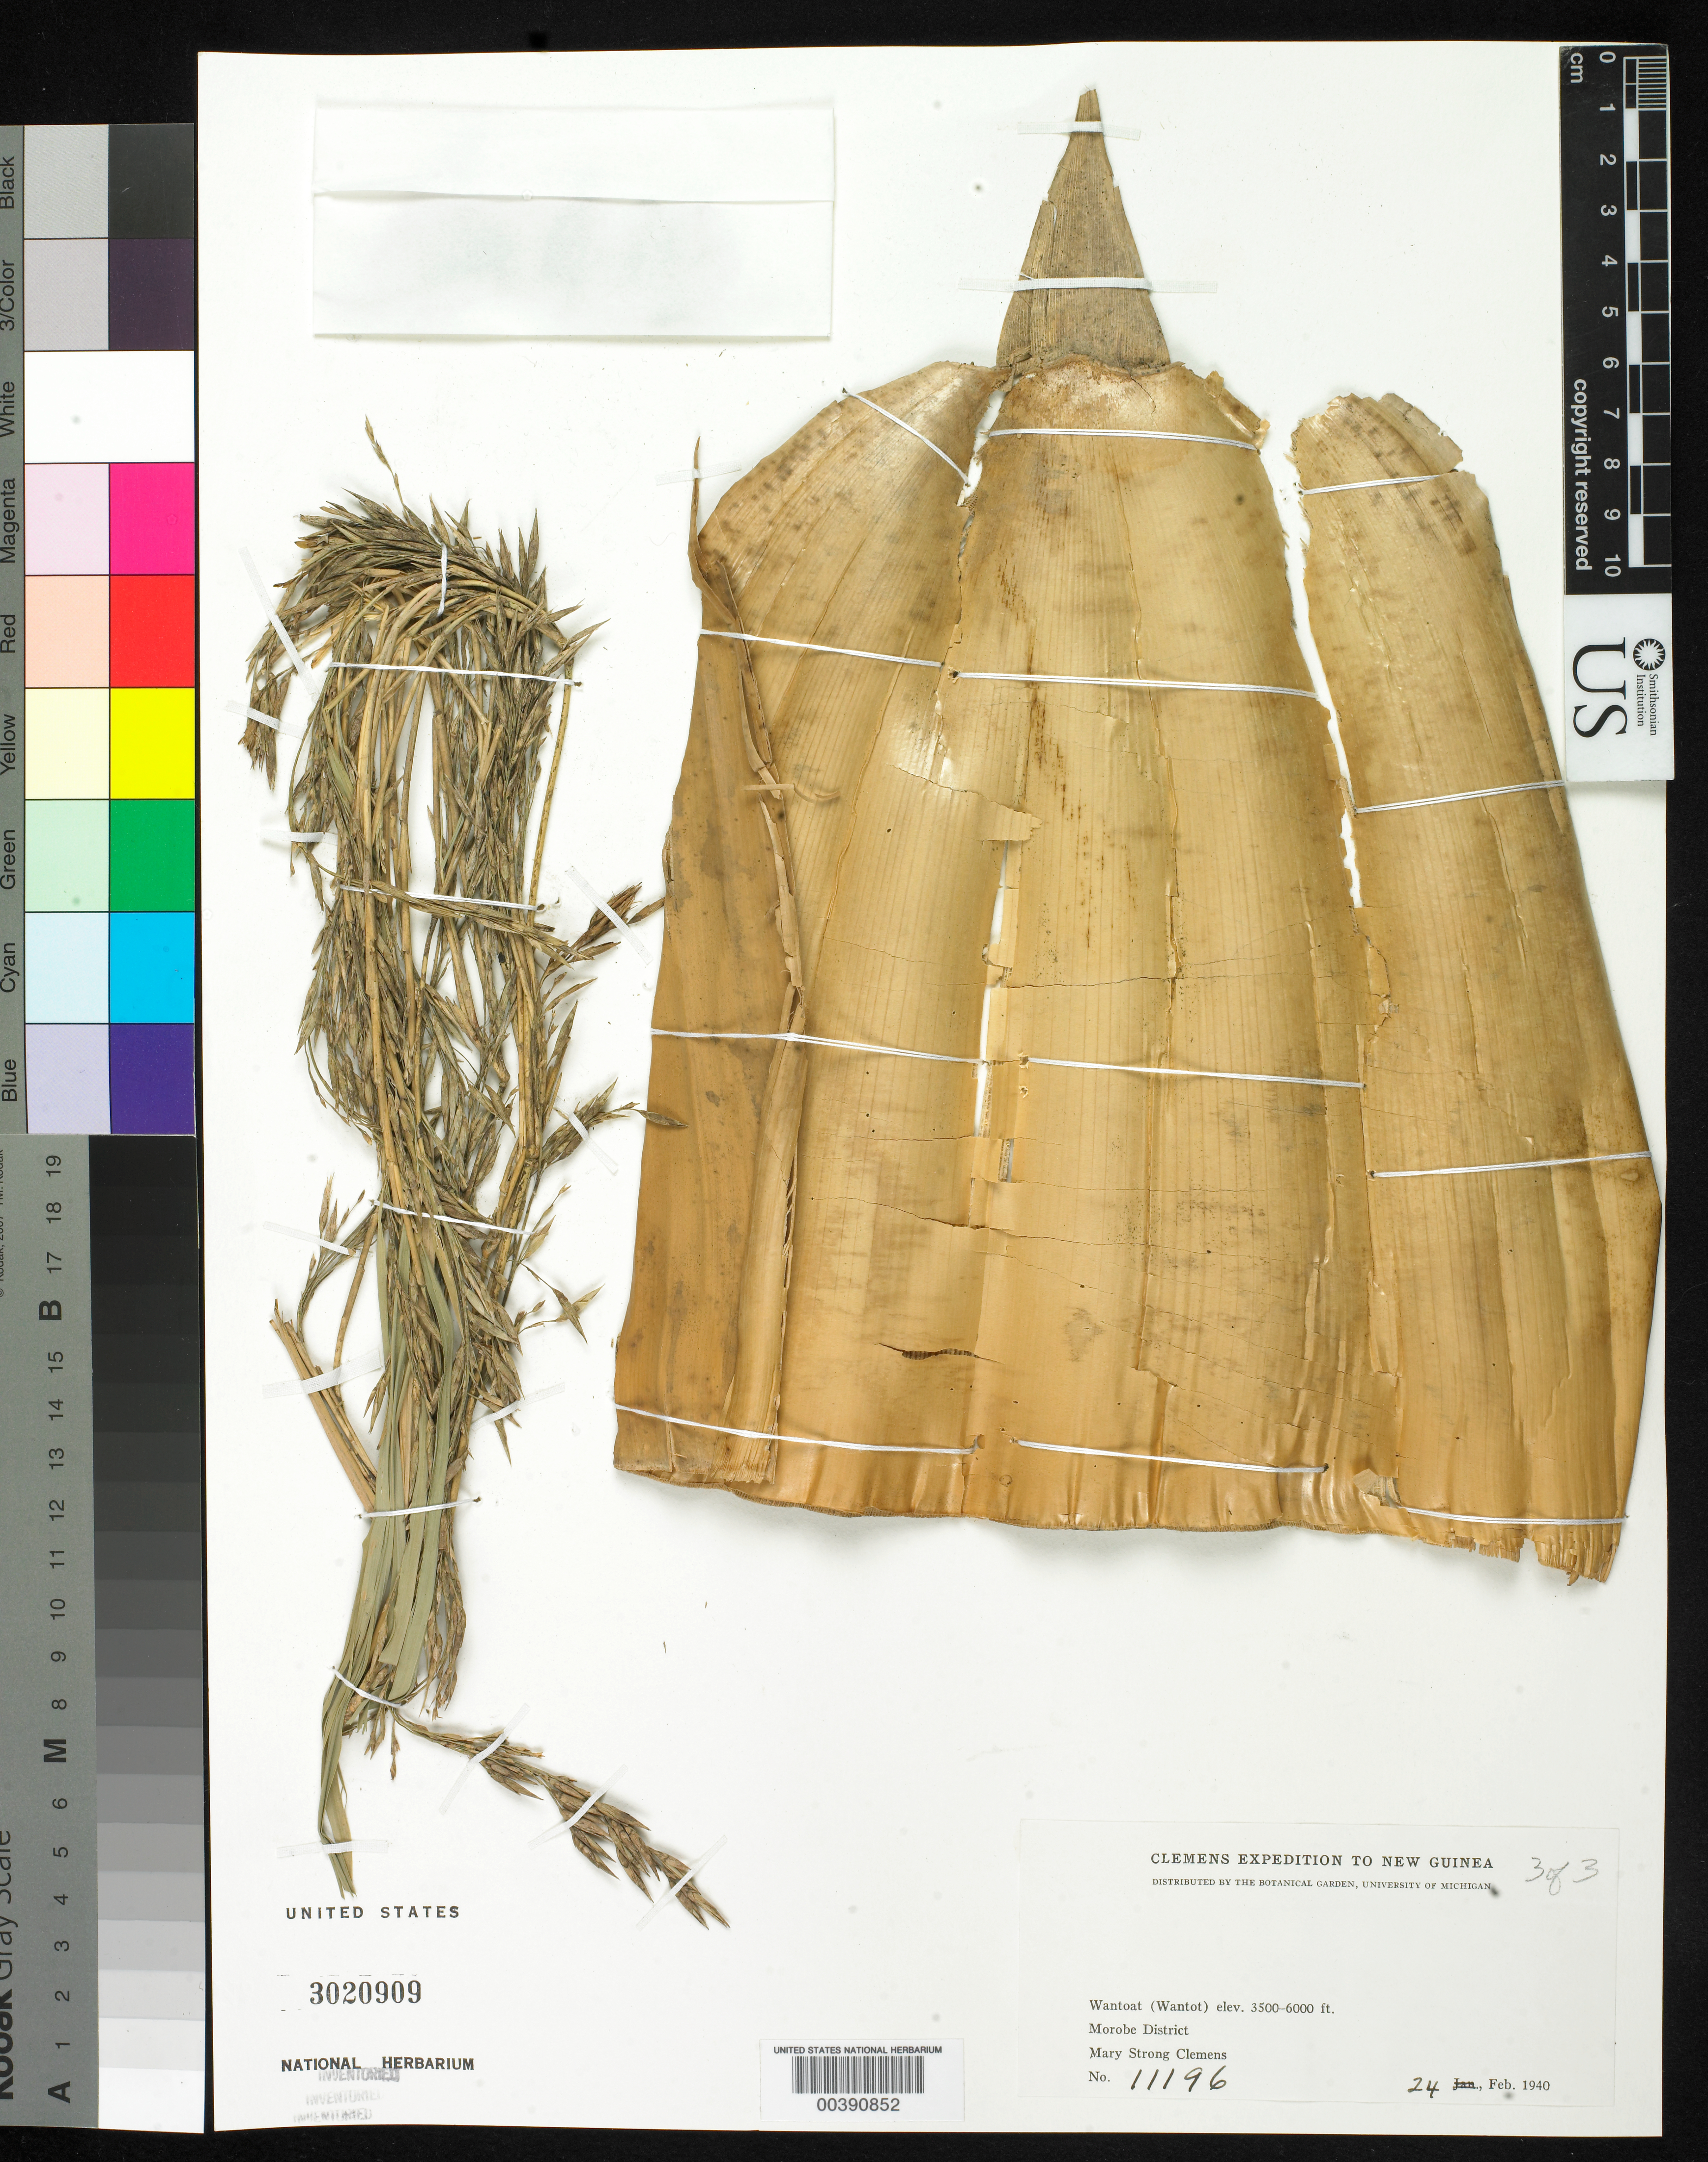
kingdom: Plantae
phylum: Tracheophyta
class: Liliopsida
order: Poales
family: Poaceae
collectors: M. S. Clemens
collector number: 11196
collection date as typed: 24 Feb 1940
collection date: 1940-02-24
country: Papua New Guinea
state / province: Morobe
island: New Guinea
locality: Wantoat Sta., hills above Wantoat River.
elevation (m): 1067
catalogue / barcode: US 3020909